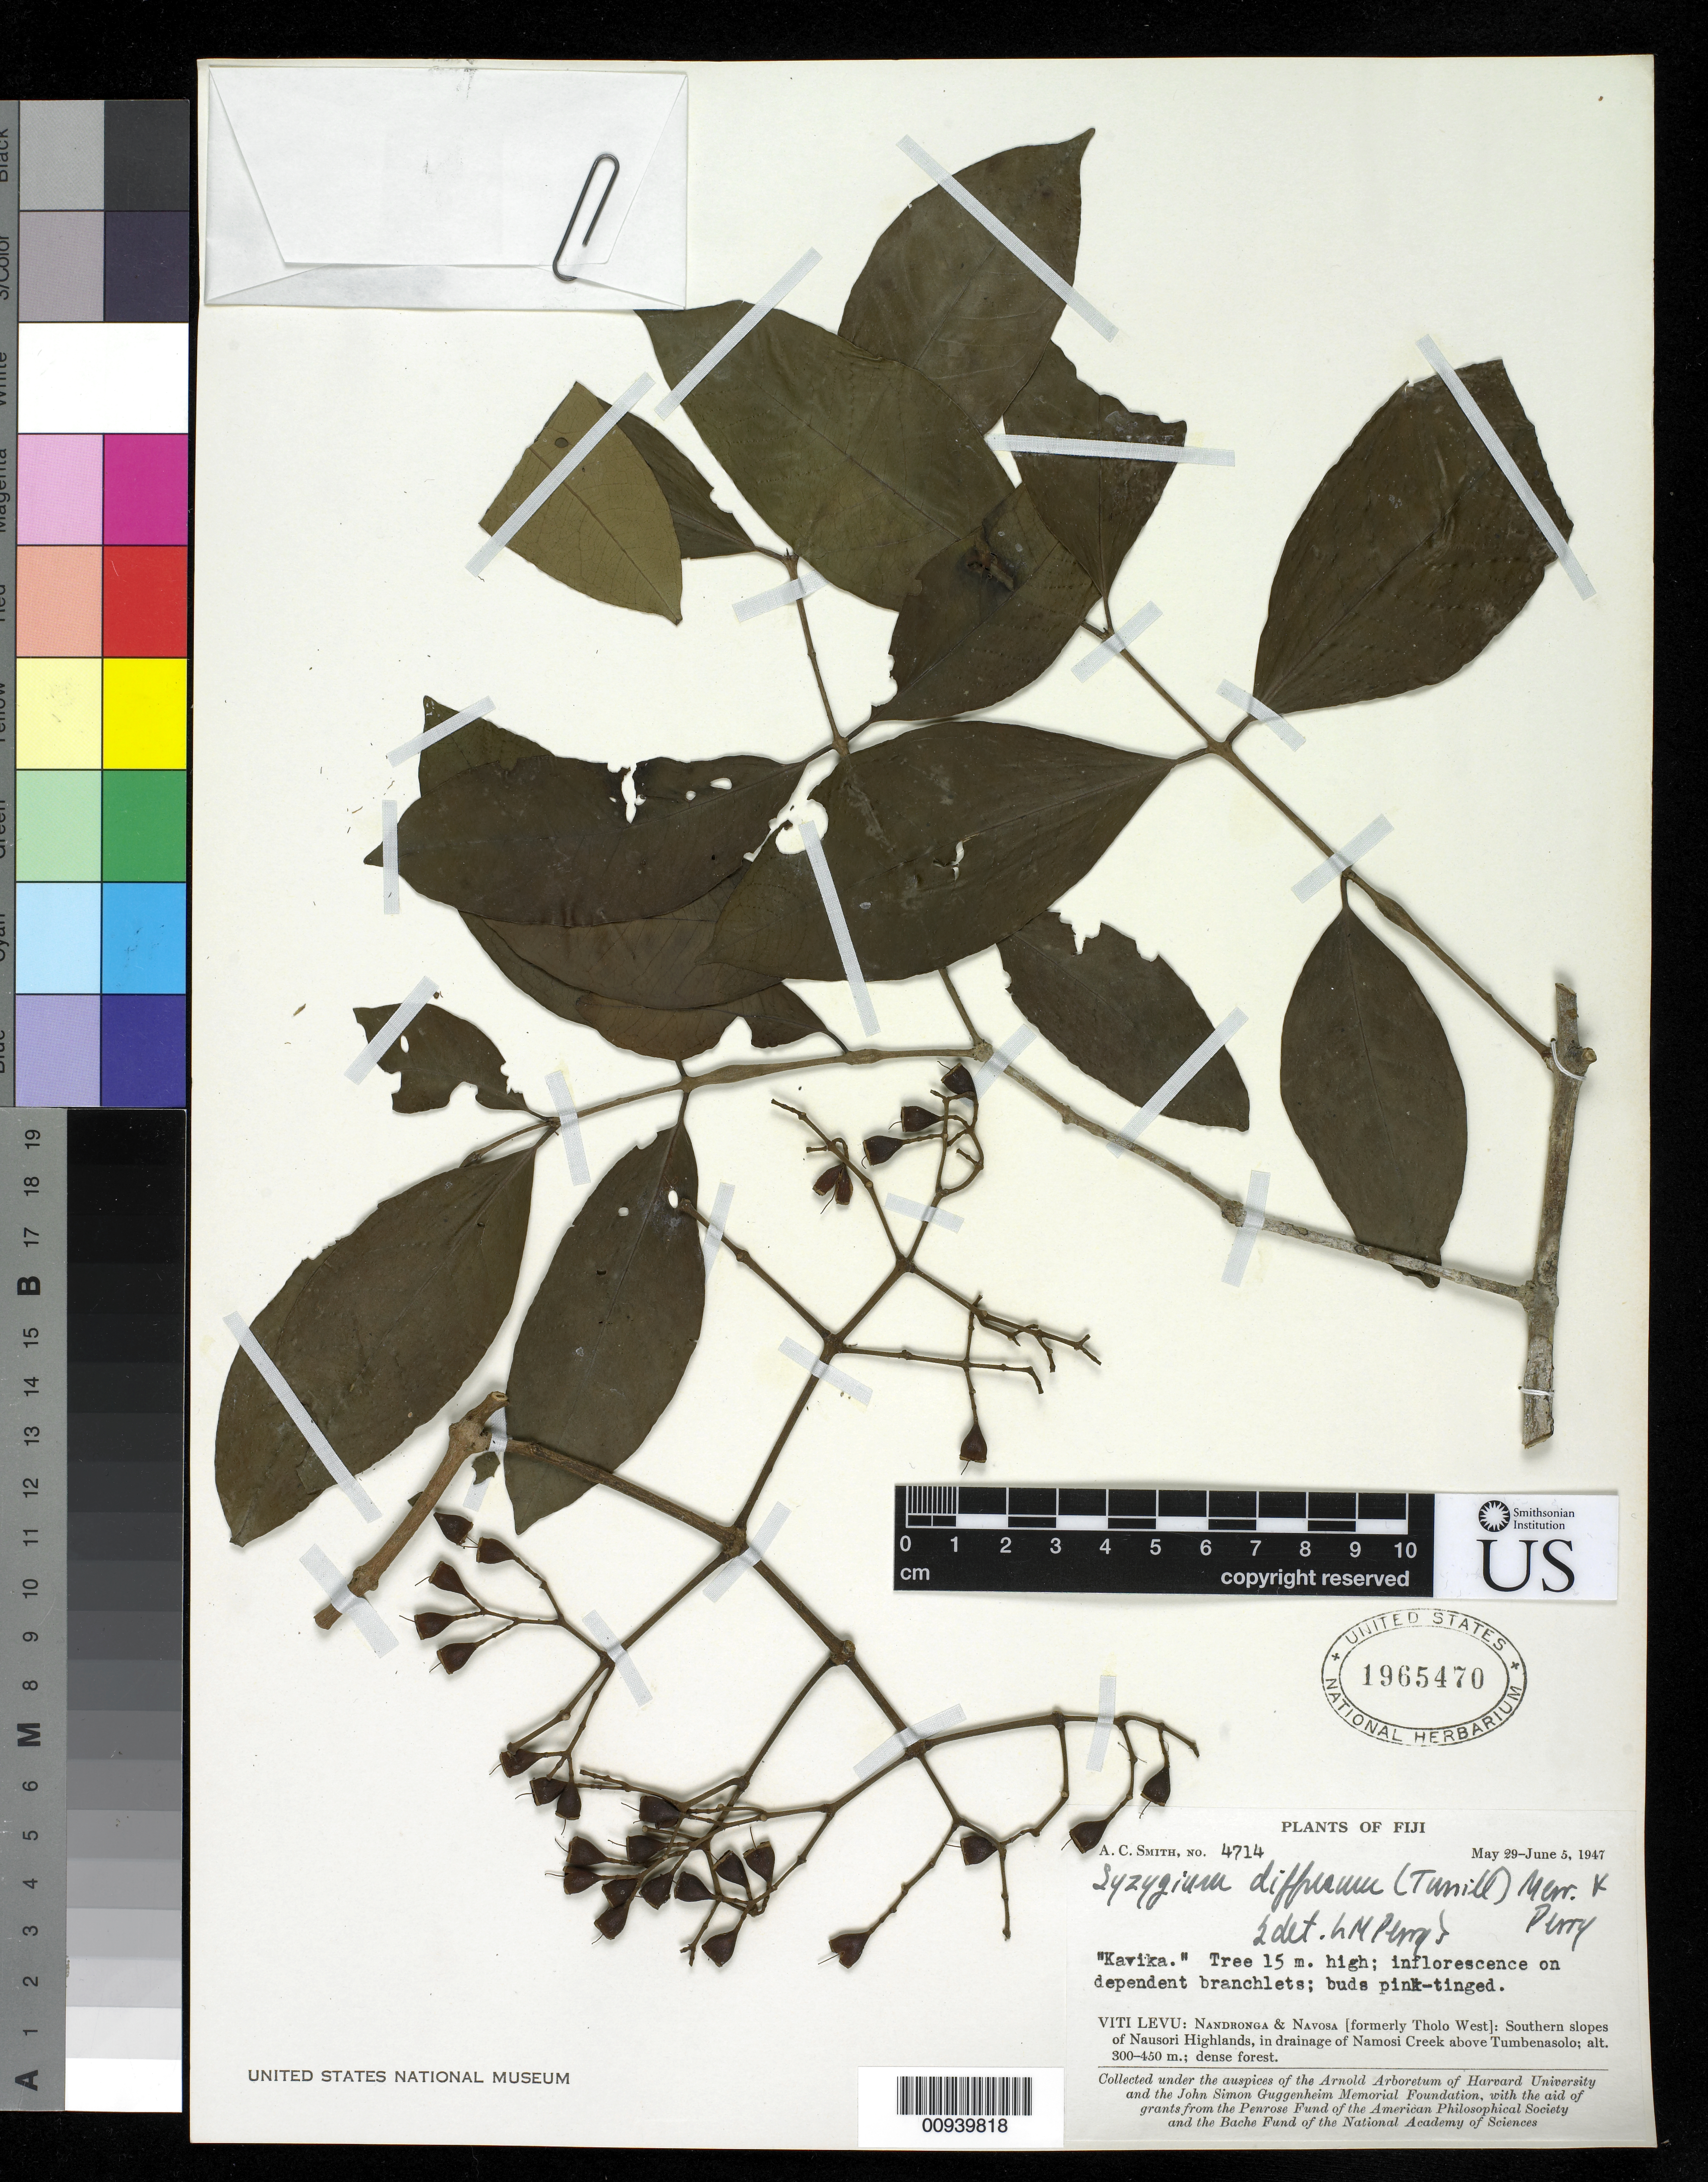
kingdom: Plantae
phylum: Tracheophyta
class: Magnoliopsida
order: Myrtales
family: Myrtaceae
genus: Syzygium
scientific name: Syzygium diffusum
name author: (Turill) Merr. & L.M. Perry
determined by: Perry, L. M.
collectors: C. A. Smith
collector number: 4714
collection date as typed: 29 May 1947 to 05 Jun 1947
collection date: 1947-05-29/1947-06-05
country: Fiji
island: Viti Levu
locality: Nandronga & Navosa (formerly Tholo West): Southern slopes of Nausori Highlands, in drainage of Namosi Creek above Tumbenasolo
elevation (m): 300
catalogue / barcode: US 1965470